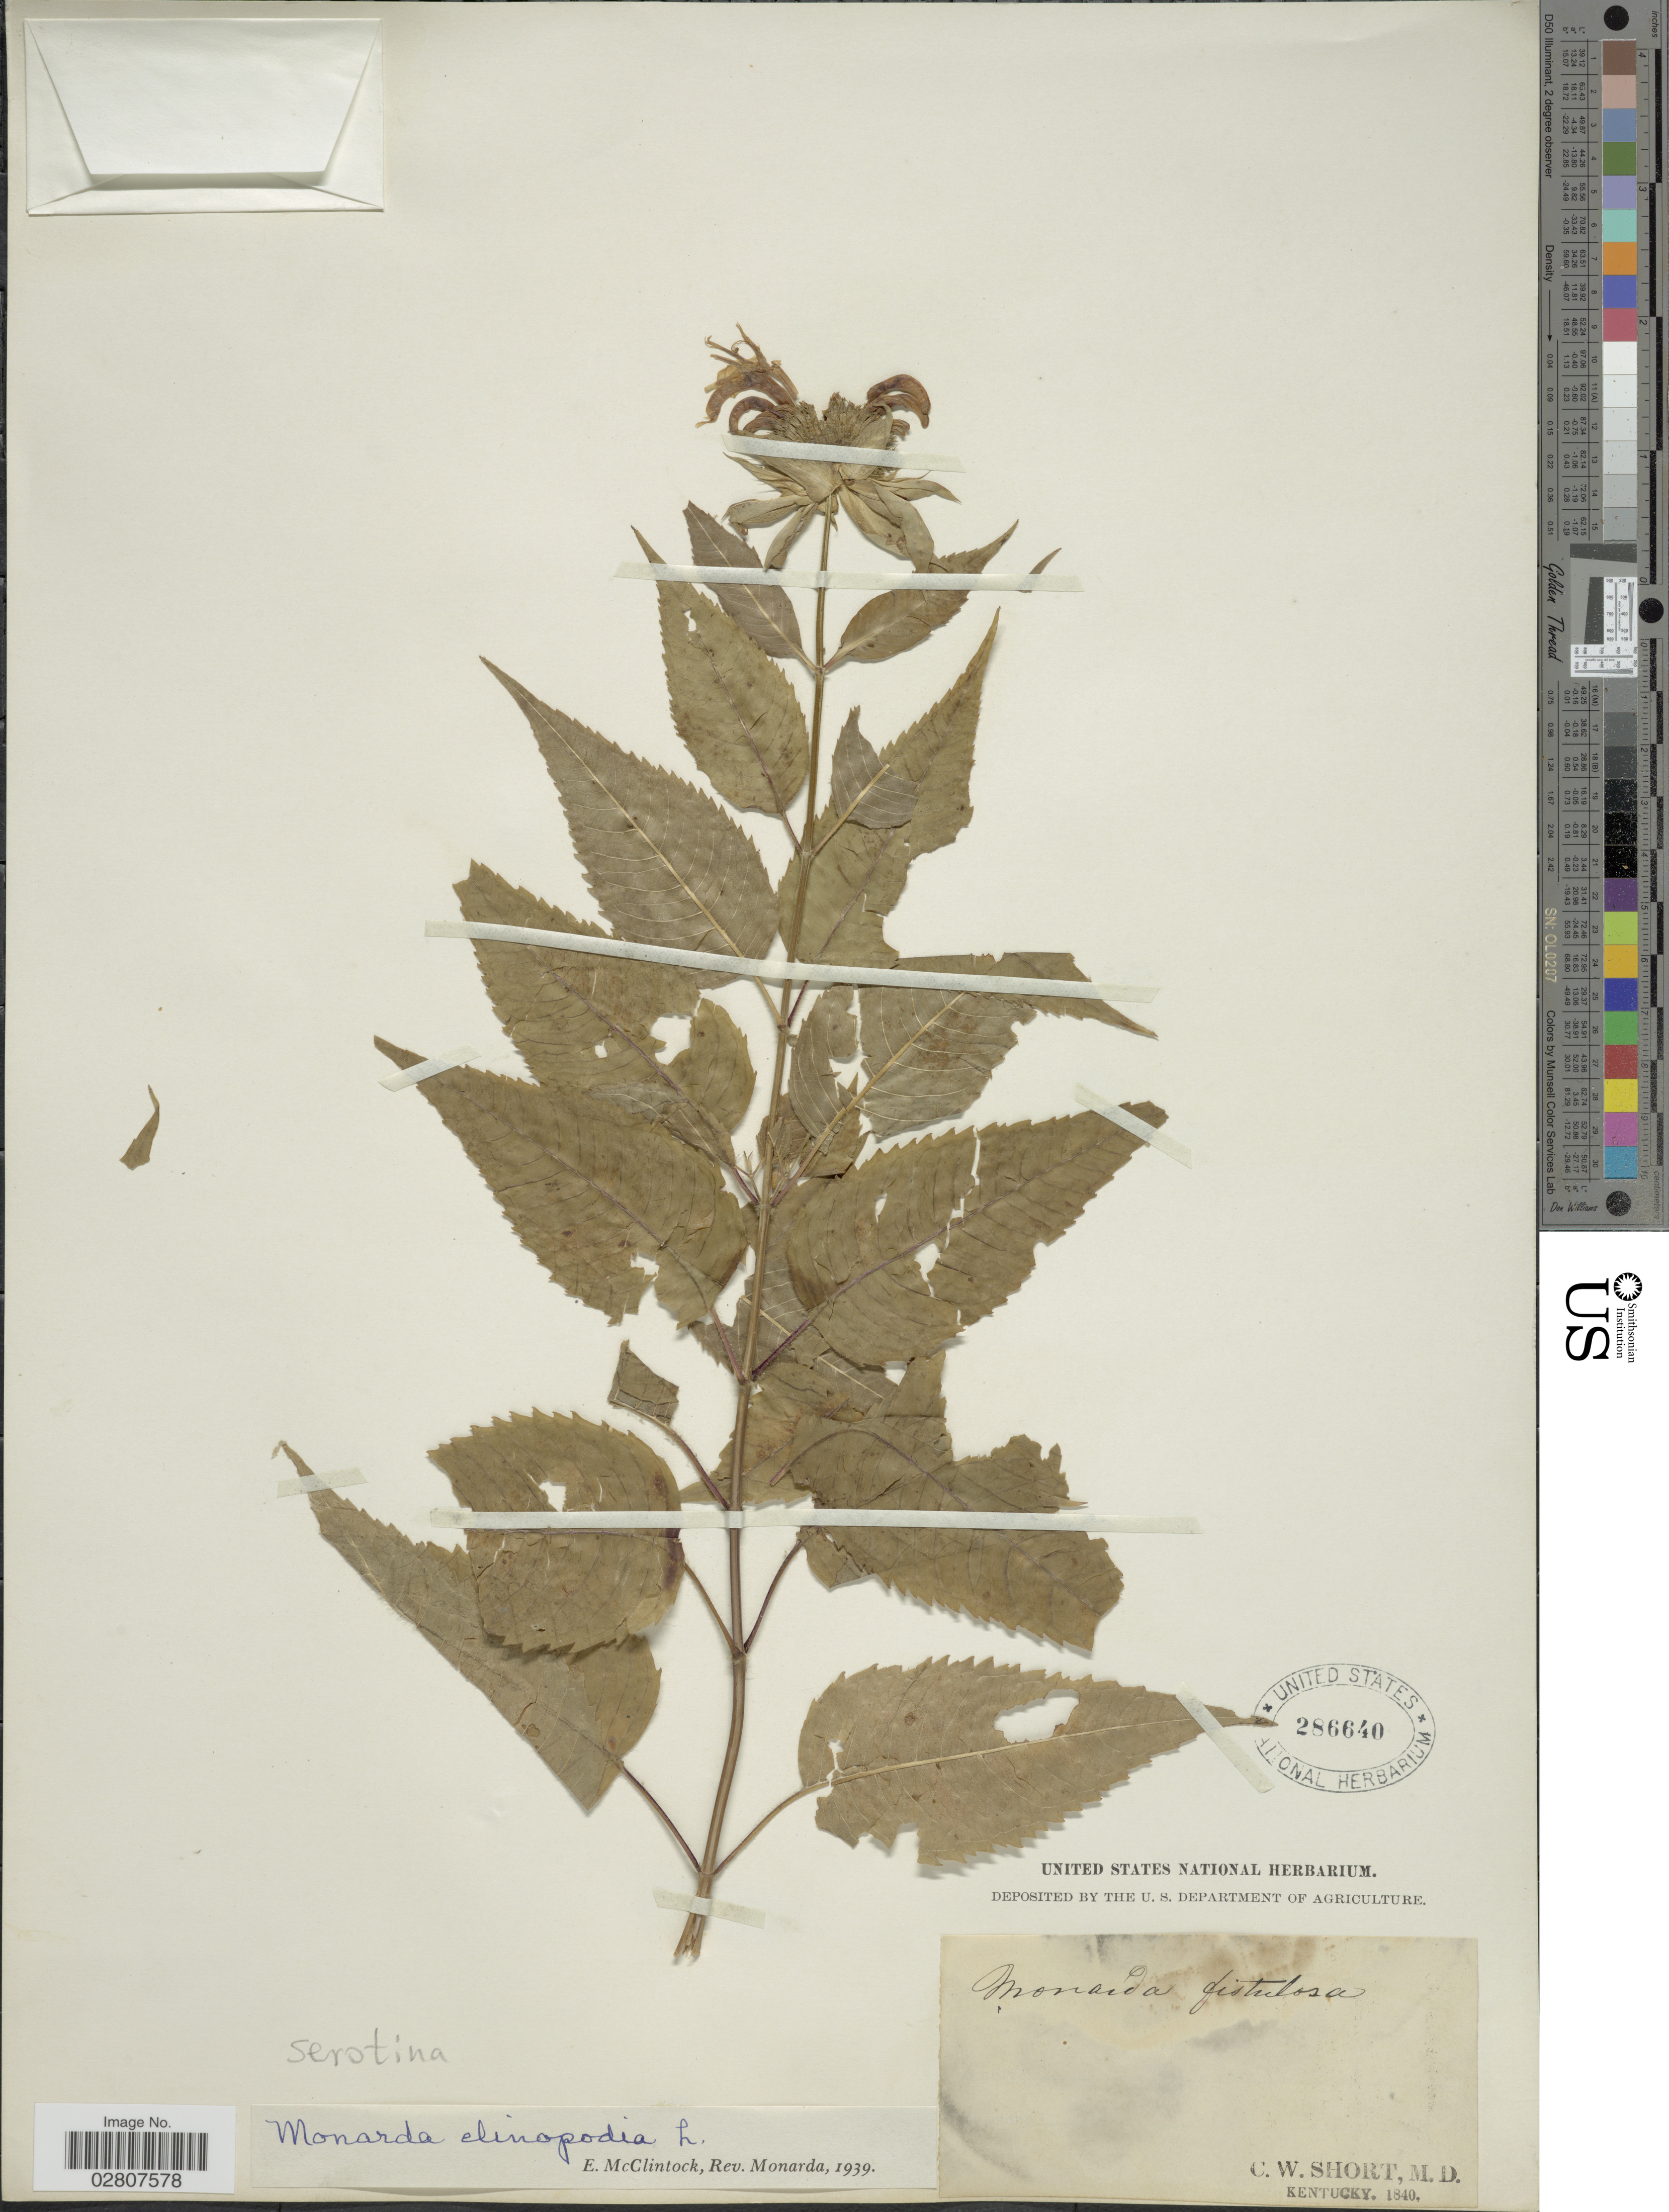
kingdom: Plantae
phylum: Tracheophyta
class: Magnoliopsida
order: Lamiales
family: Lamiaceae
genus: Monarda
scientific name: Monarda clinopodia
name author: L.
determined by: McClintock, E.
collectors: C. W. Short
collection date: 1840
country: United States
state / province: Kentucky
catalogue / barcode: US 286640